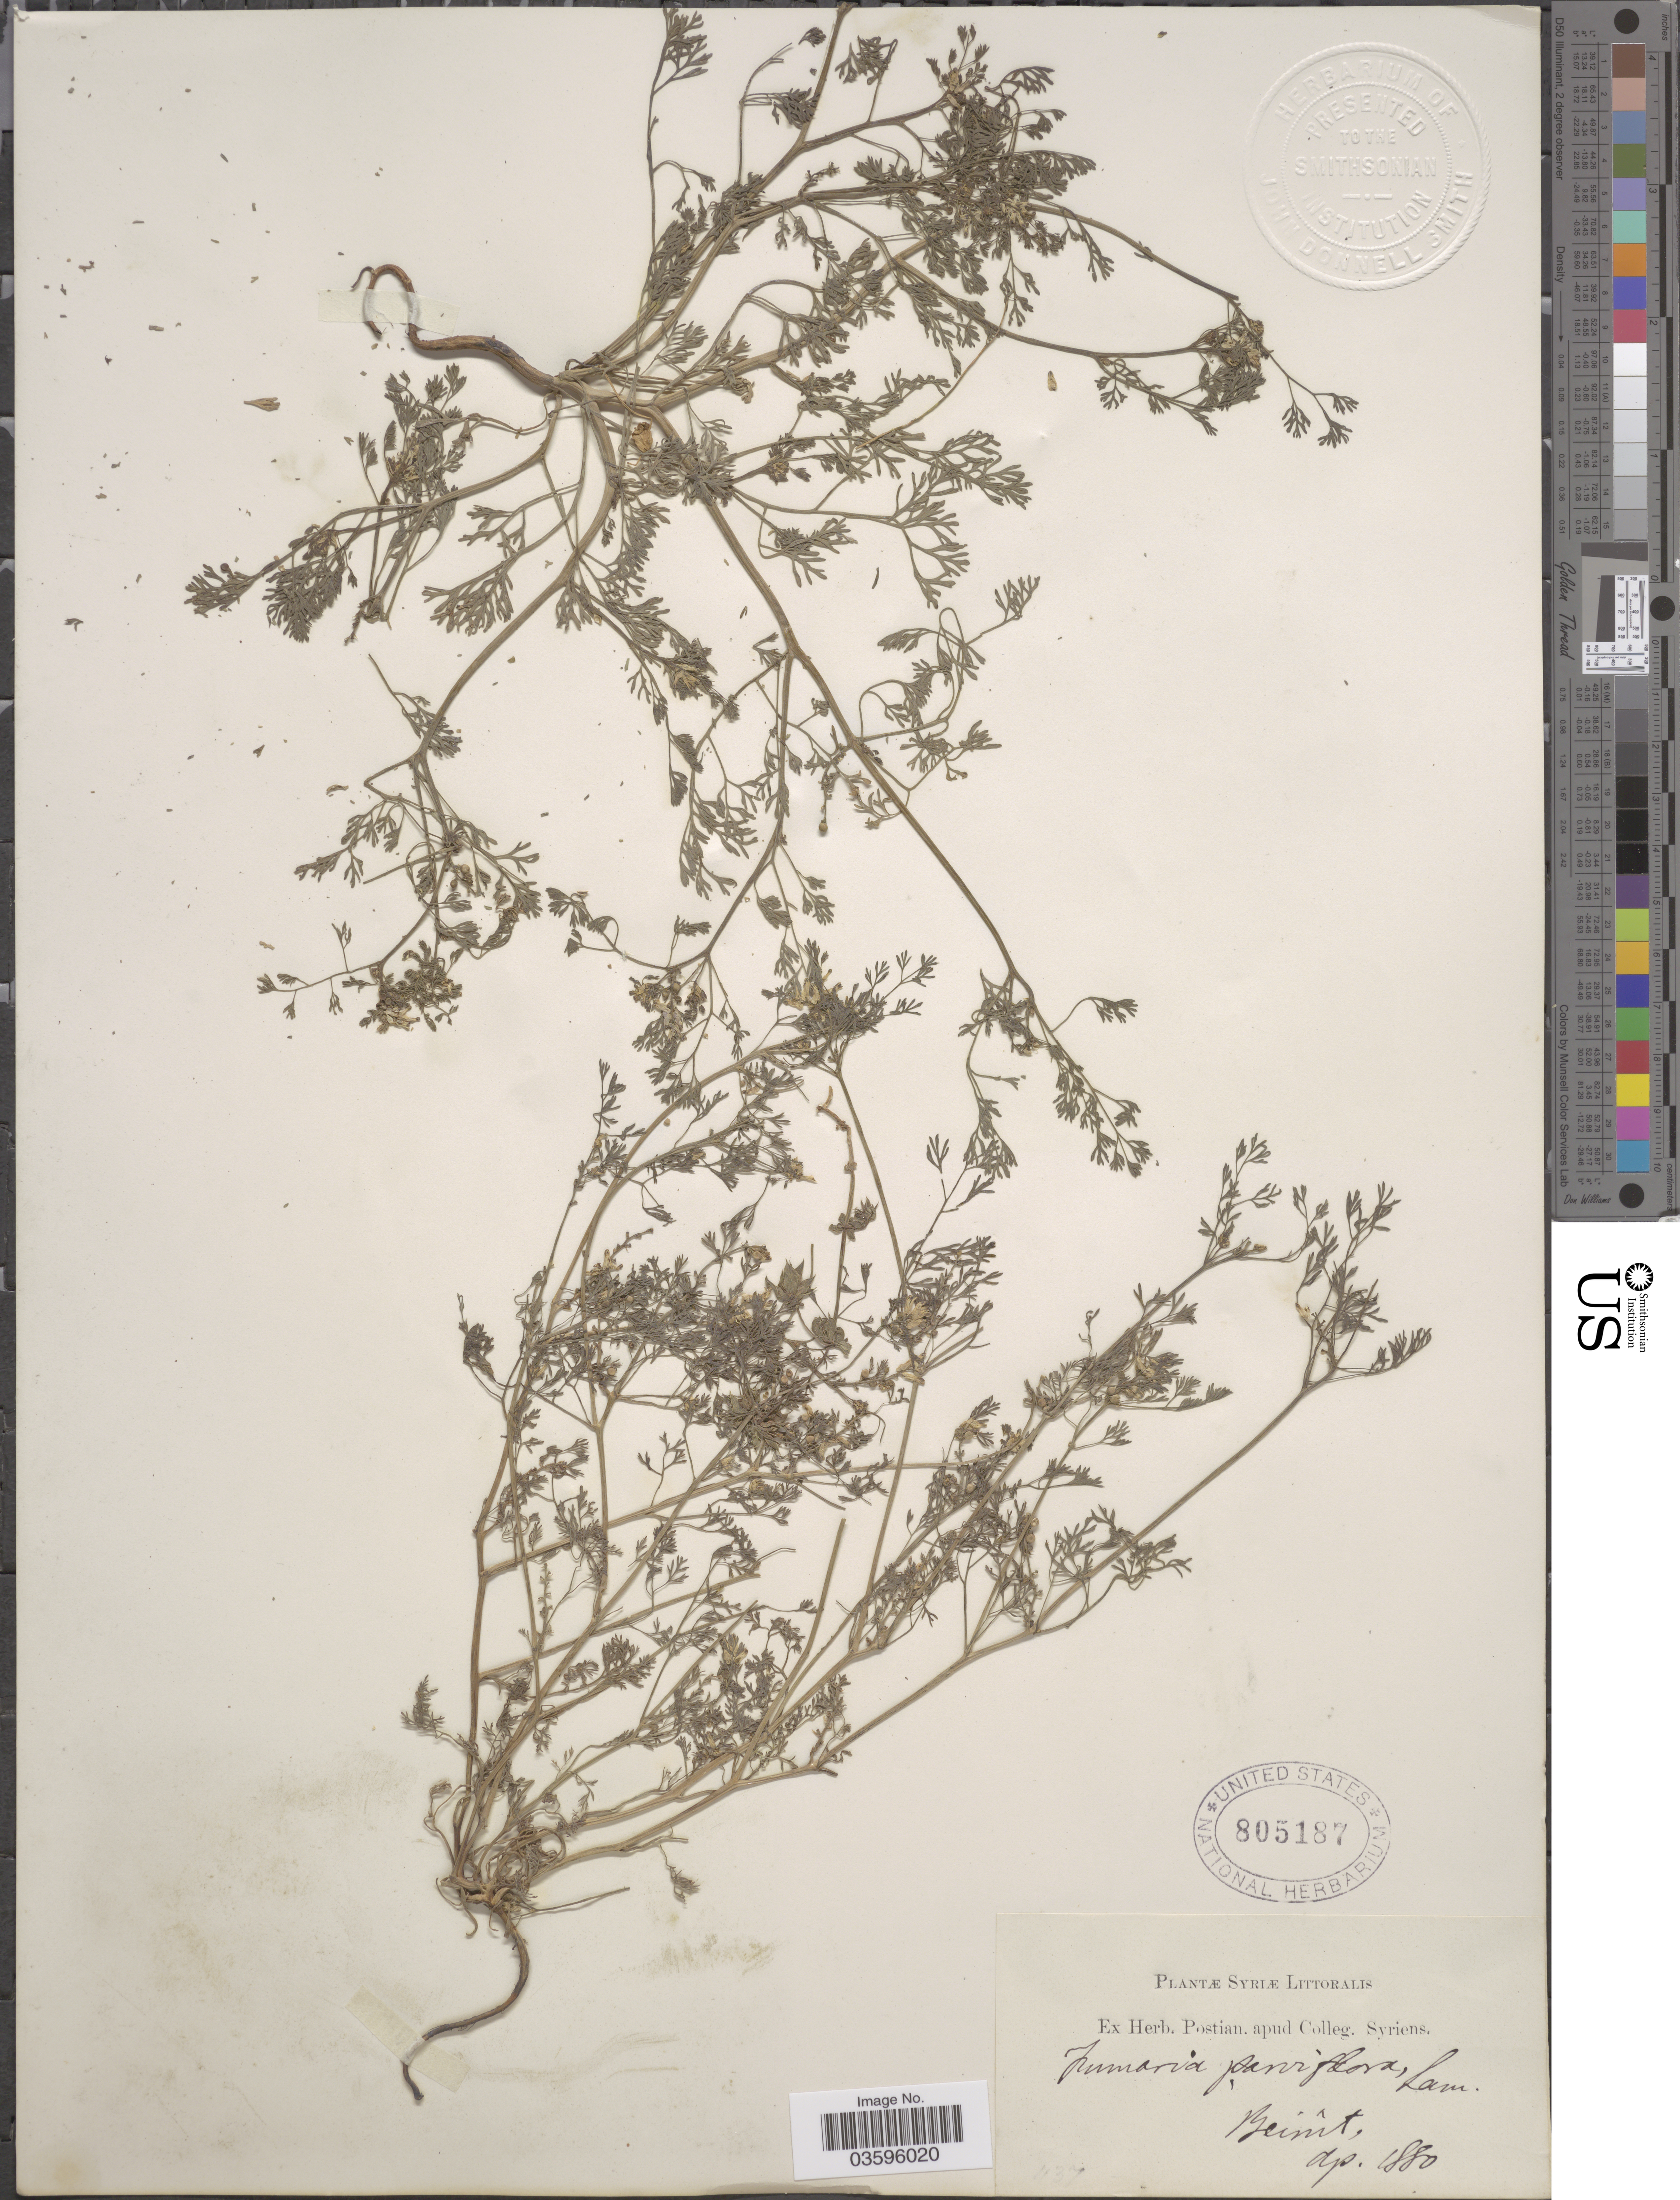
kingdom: Plantae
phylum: Tracheophyta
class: Magnoliopsida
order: Ranunculales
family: Papaveraceae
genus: Fumaria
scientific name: Fumaria parviflora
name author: Lam.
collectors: ex herb. Postian. apud Colleg. Syriens. Protest. USE "Fannie P. A. Shepard" (10308853) AS PRIMARY COLLECTOR INSTEAD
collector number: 1137*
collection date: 1880-04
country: Lebanon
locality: Syriœ Littoralis. Beirut.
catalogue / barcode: US 805187